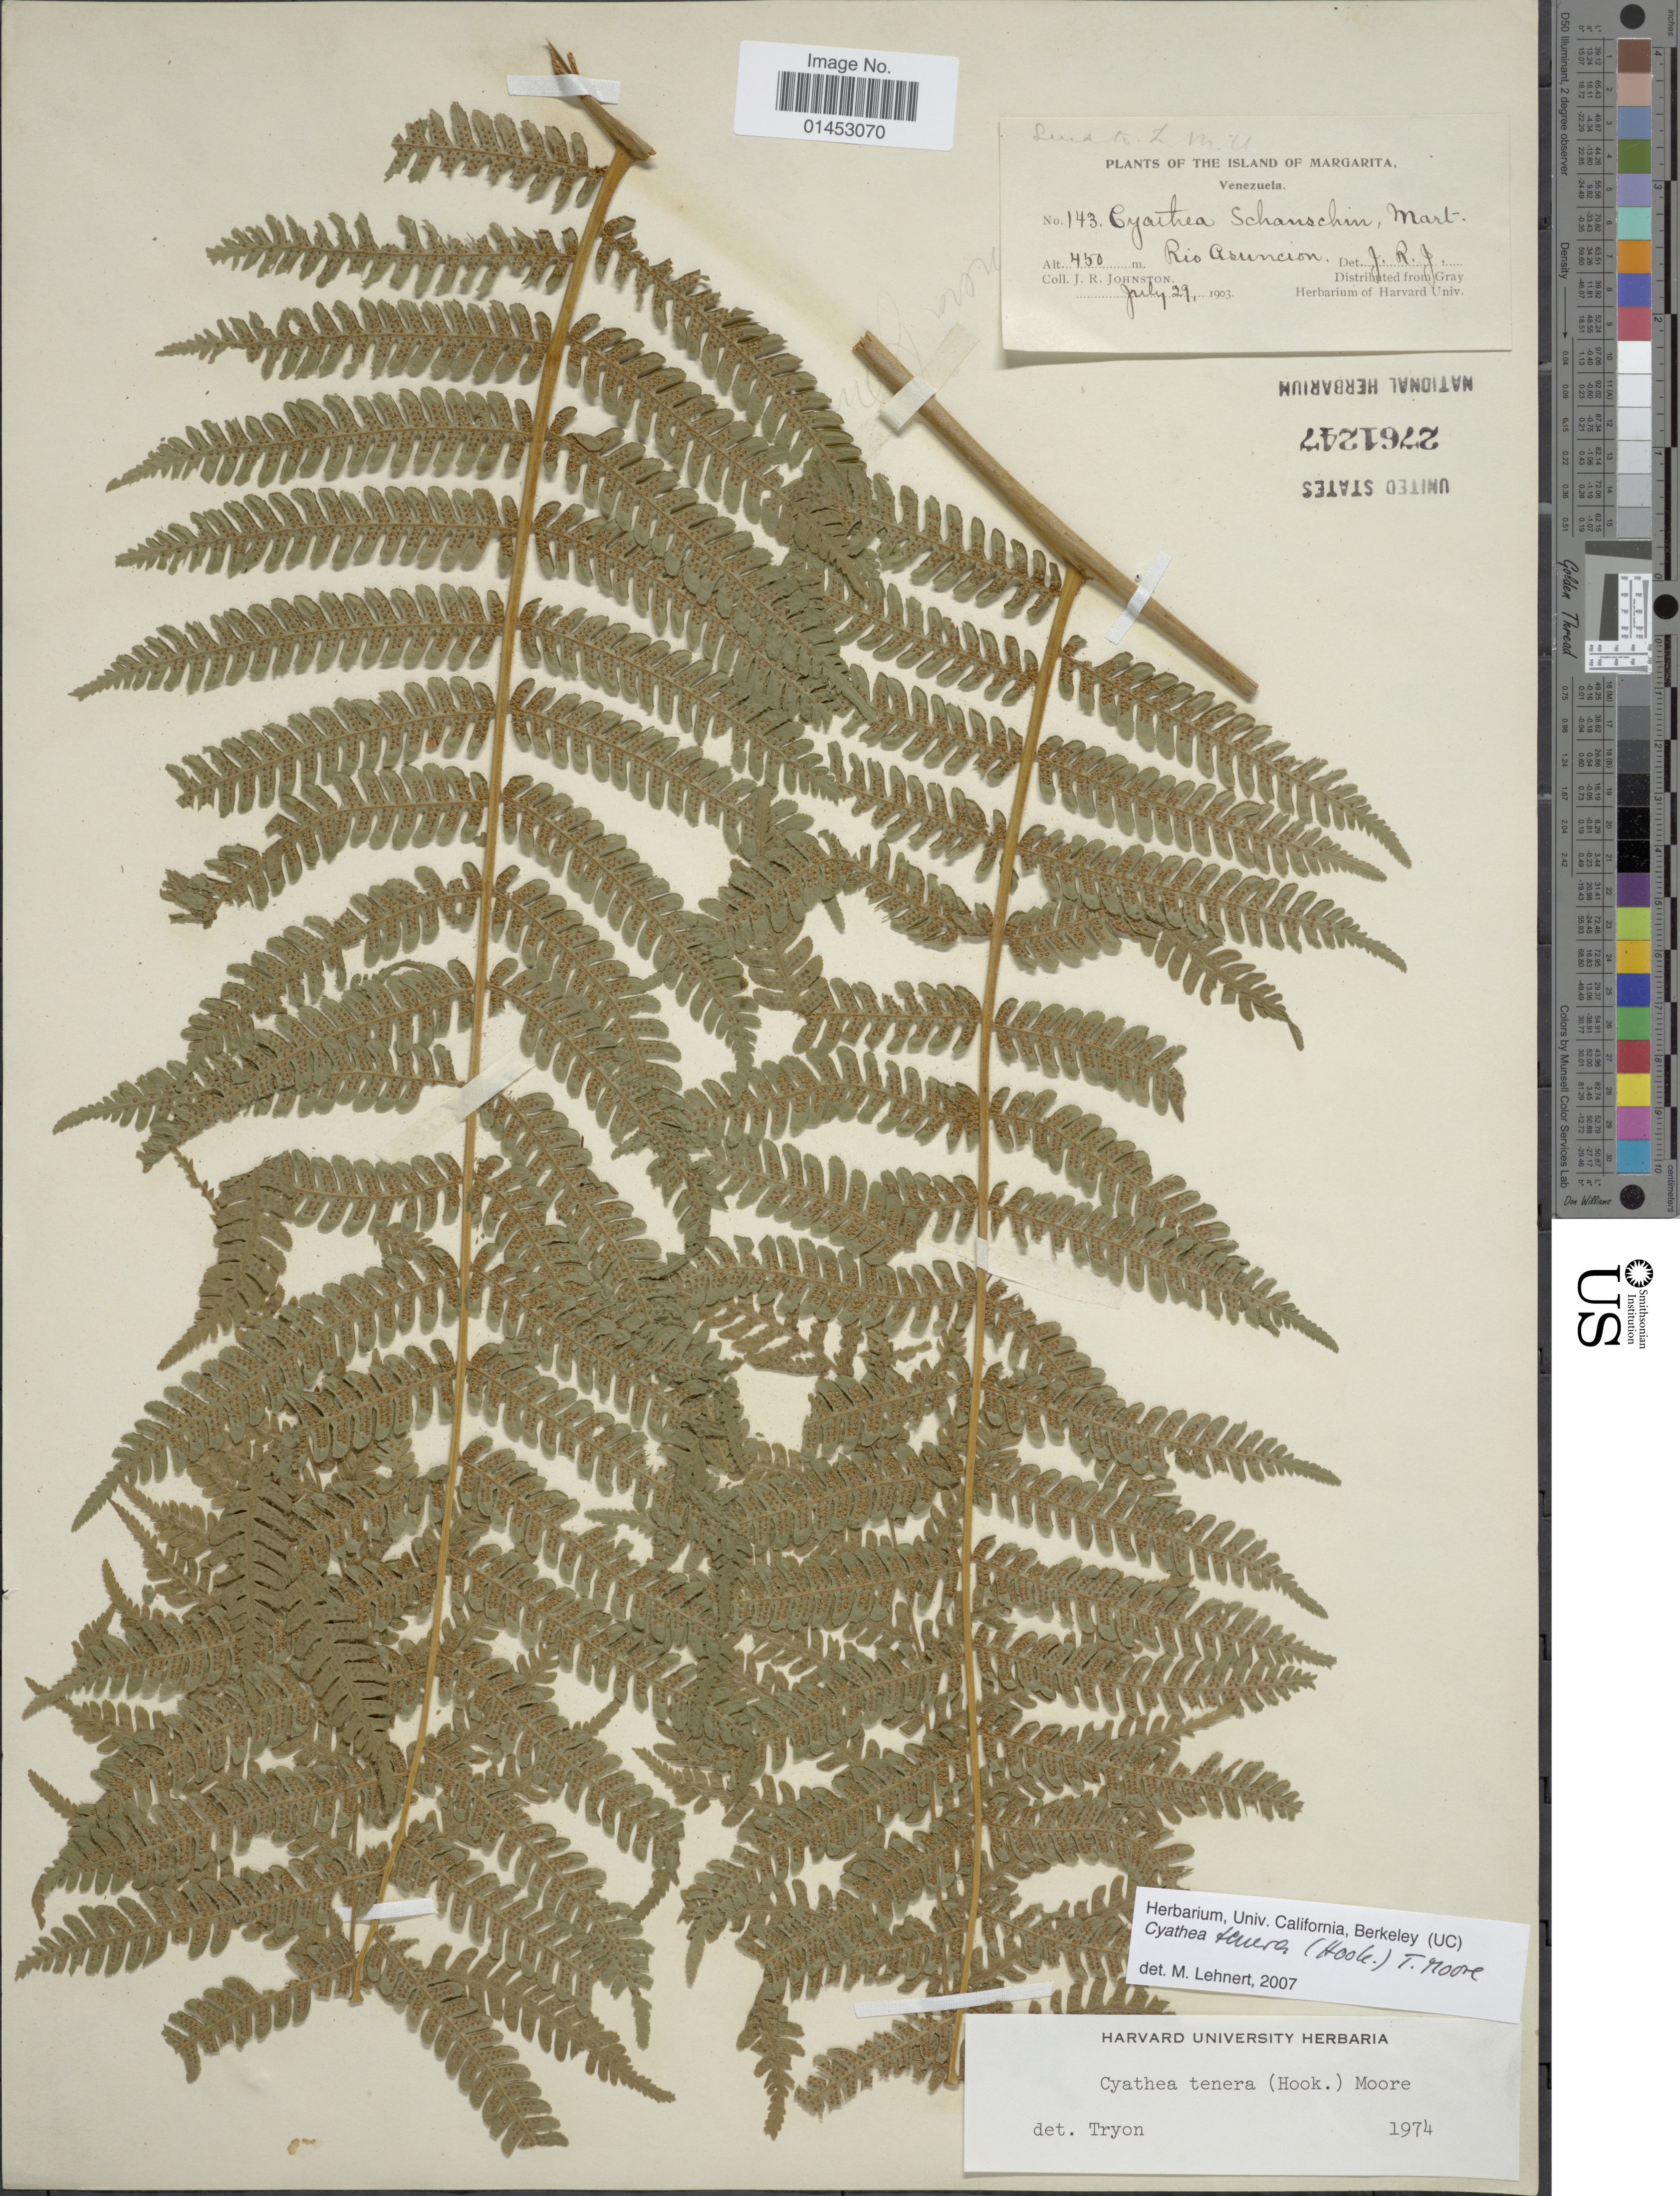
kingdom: Plantae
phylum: Tracheophyta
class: Polypodiopsida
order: Cyatheales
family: Cyatheaceae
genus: Cyathea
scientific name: Cyathea tenera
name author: (J. Sm. ex Hook.) T. Moore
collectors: J. Johnston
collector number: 143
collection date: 1903-07-29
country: Venezuela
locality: Island of Margarita, Rio Asuncion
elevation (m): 450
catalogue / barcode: US 2761247